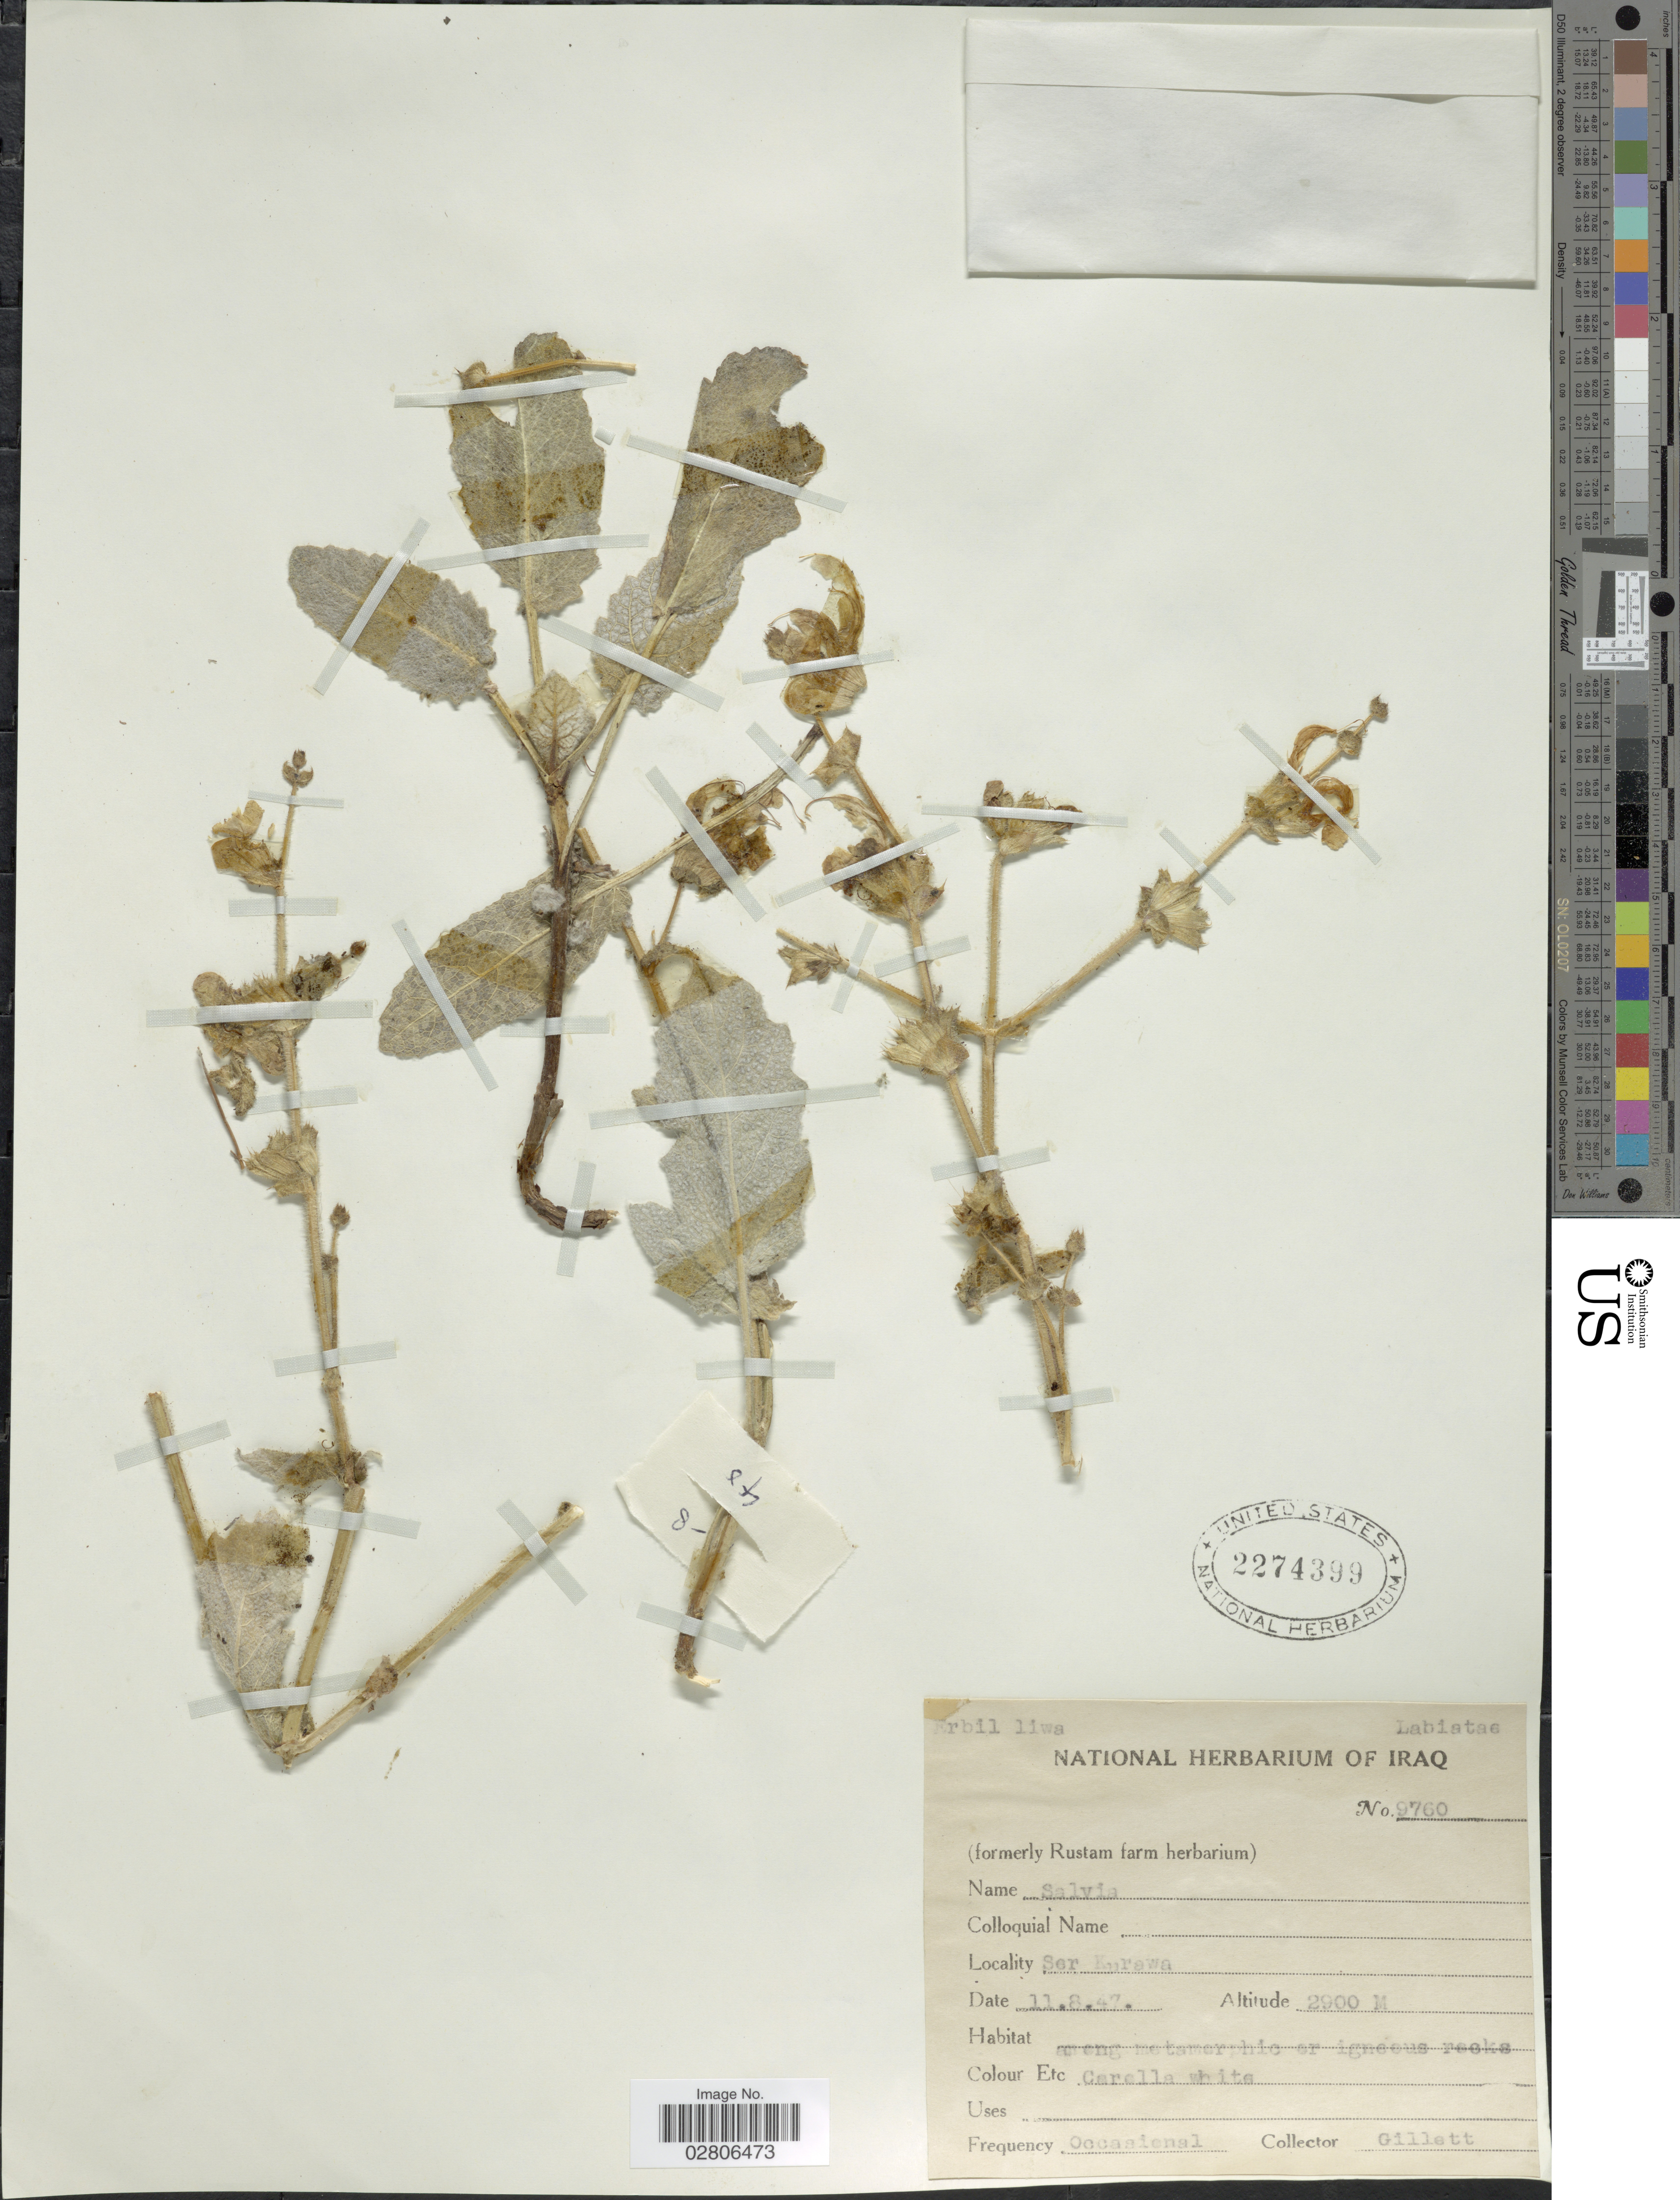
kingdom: Plantae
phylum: Tracheophyta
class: Magnoliopsida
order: Lamiales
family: Lamiaceae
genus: Salvia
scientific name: Salvia sp.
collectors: Gillett, --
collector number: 9760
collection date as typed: Transcribed d/m/y: 11/8/47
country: Iraq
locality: Erbil liwa. Ser Kurawa.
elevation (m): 2900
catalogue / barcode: US 2274399